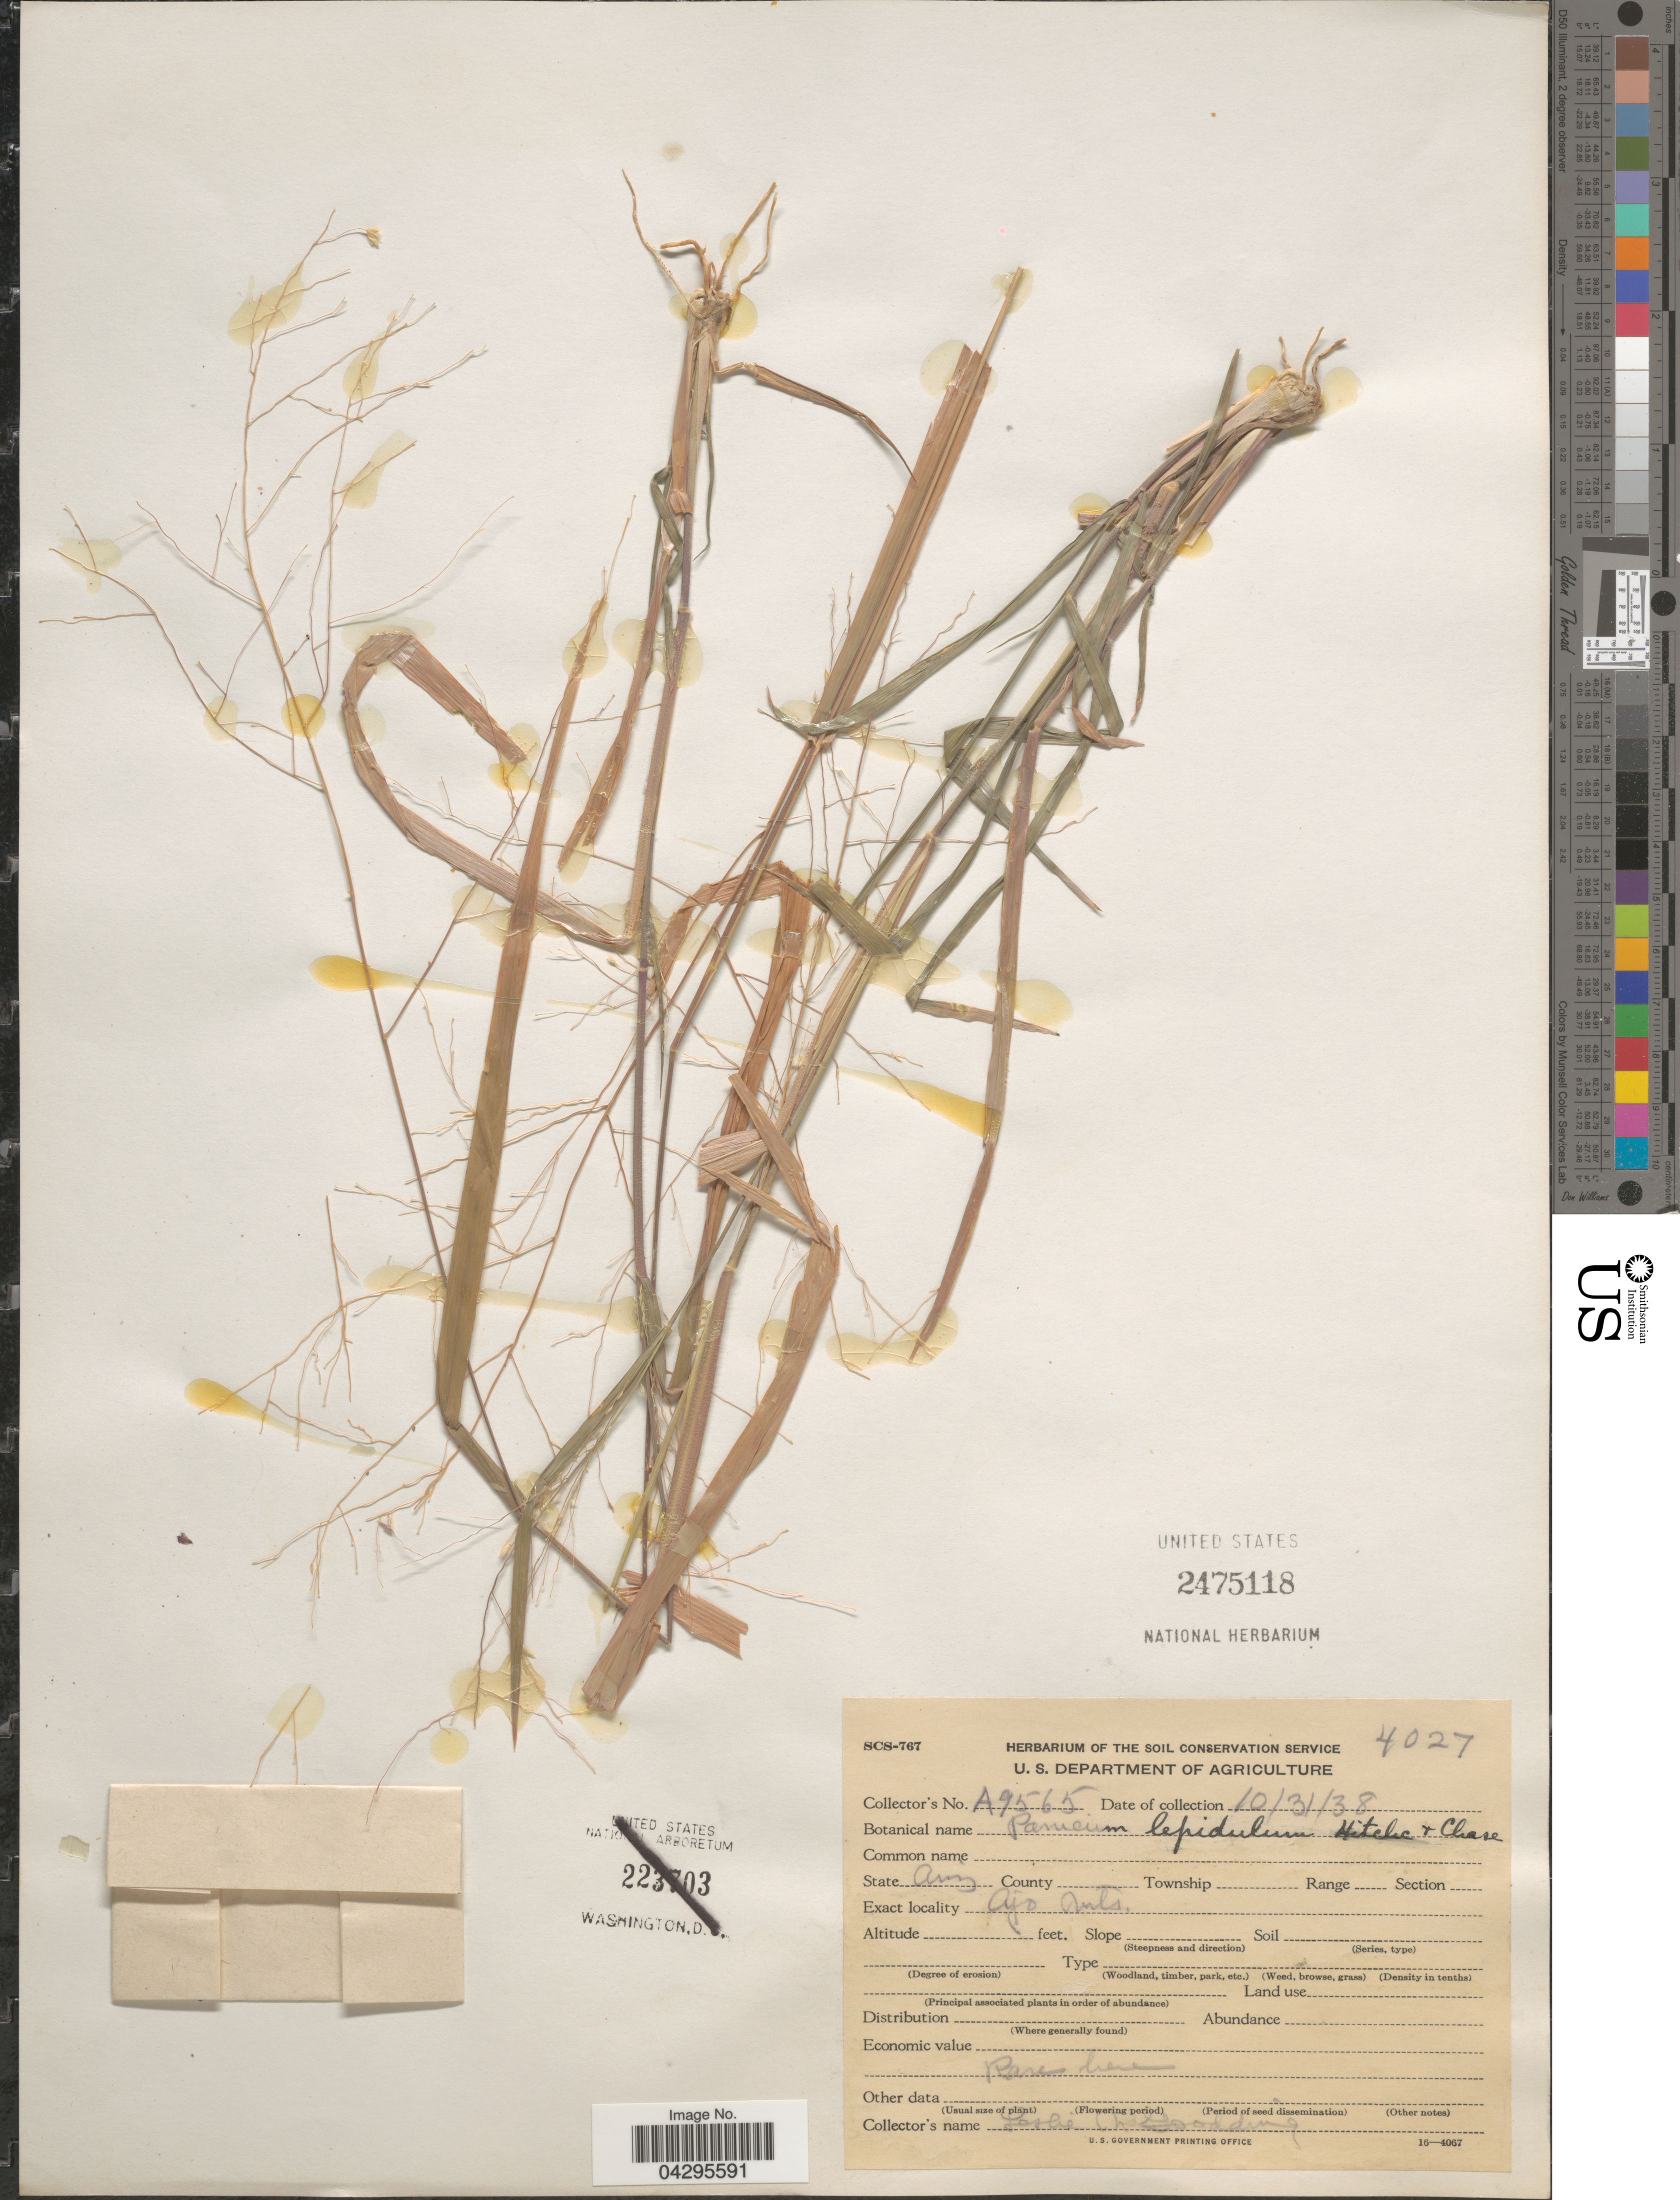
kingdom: Plantae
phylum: Tracheophyta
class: Liliopsida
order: Poales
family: Poaceae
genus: Panicum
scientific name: Panicum lepidulum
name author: Hitchc. & Chase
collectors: L. N. Goodding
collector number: A9565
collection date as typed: Transcribed d/m/y: 3/10/38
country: United States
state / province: Arizona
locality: Ajo Mts.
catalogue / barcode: US 2475118